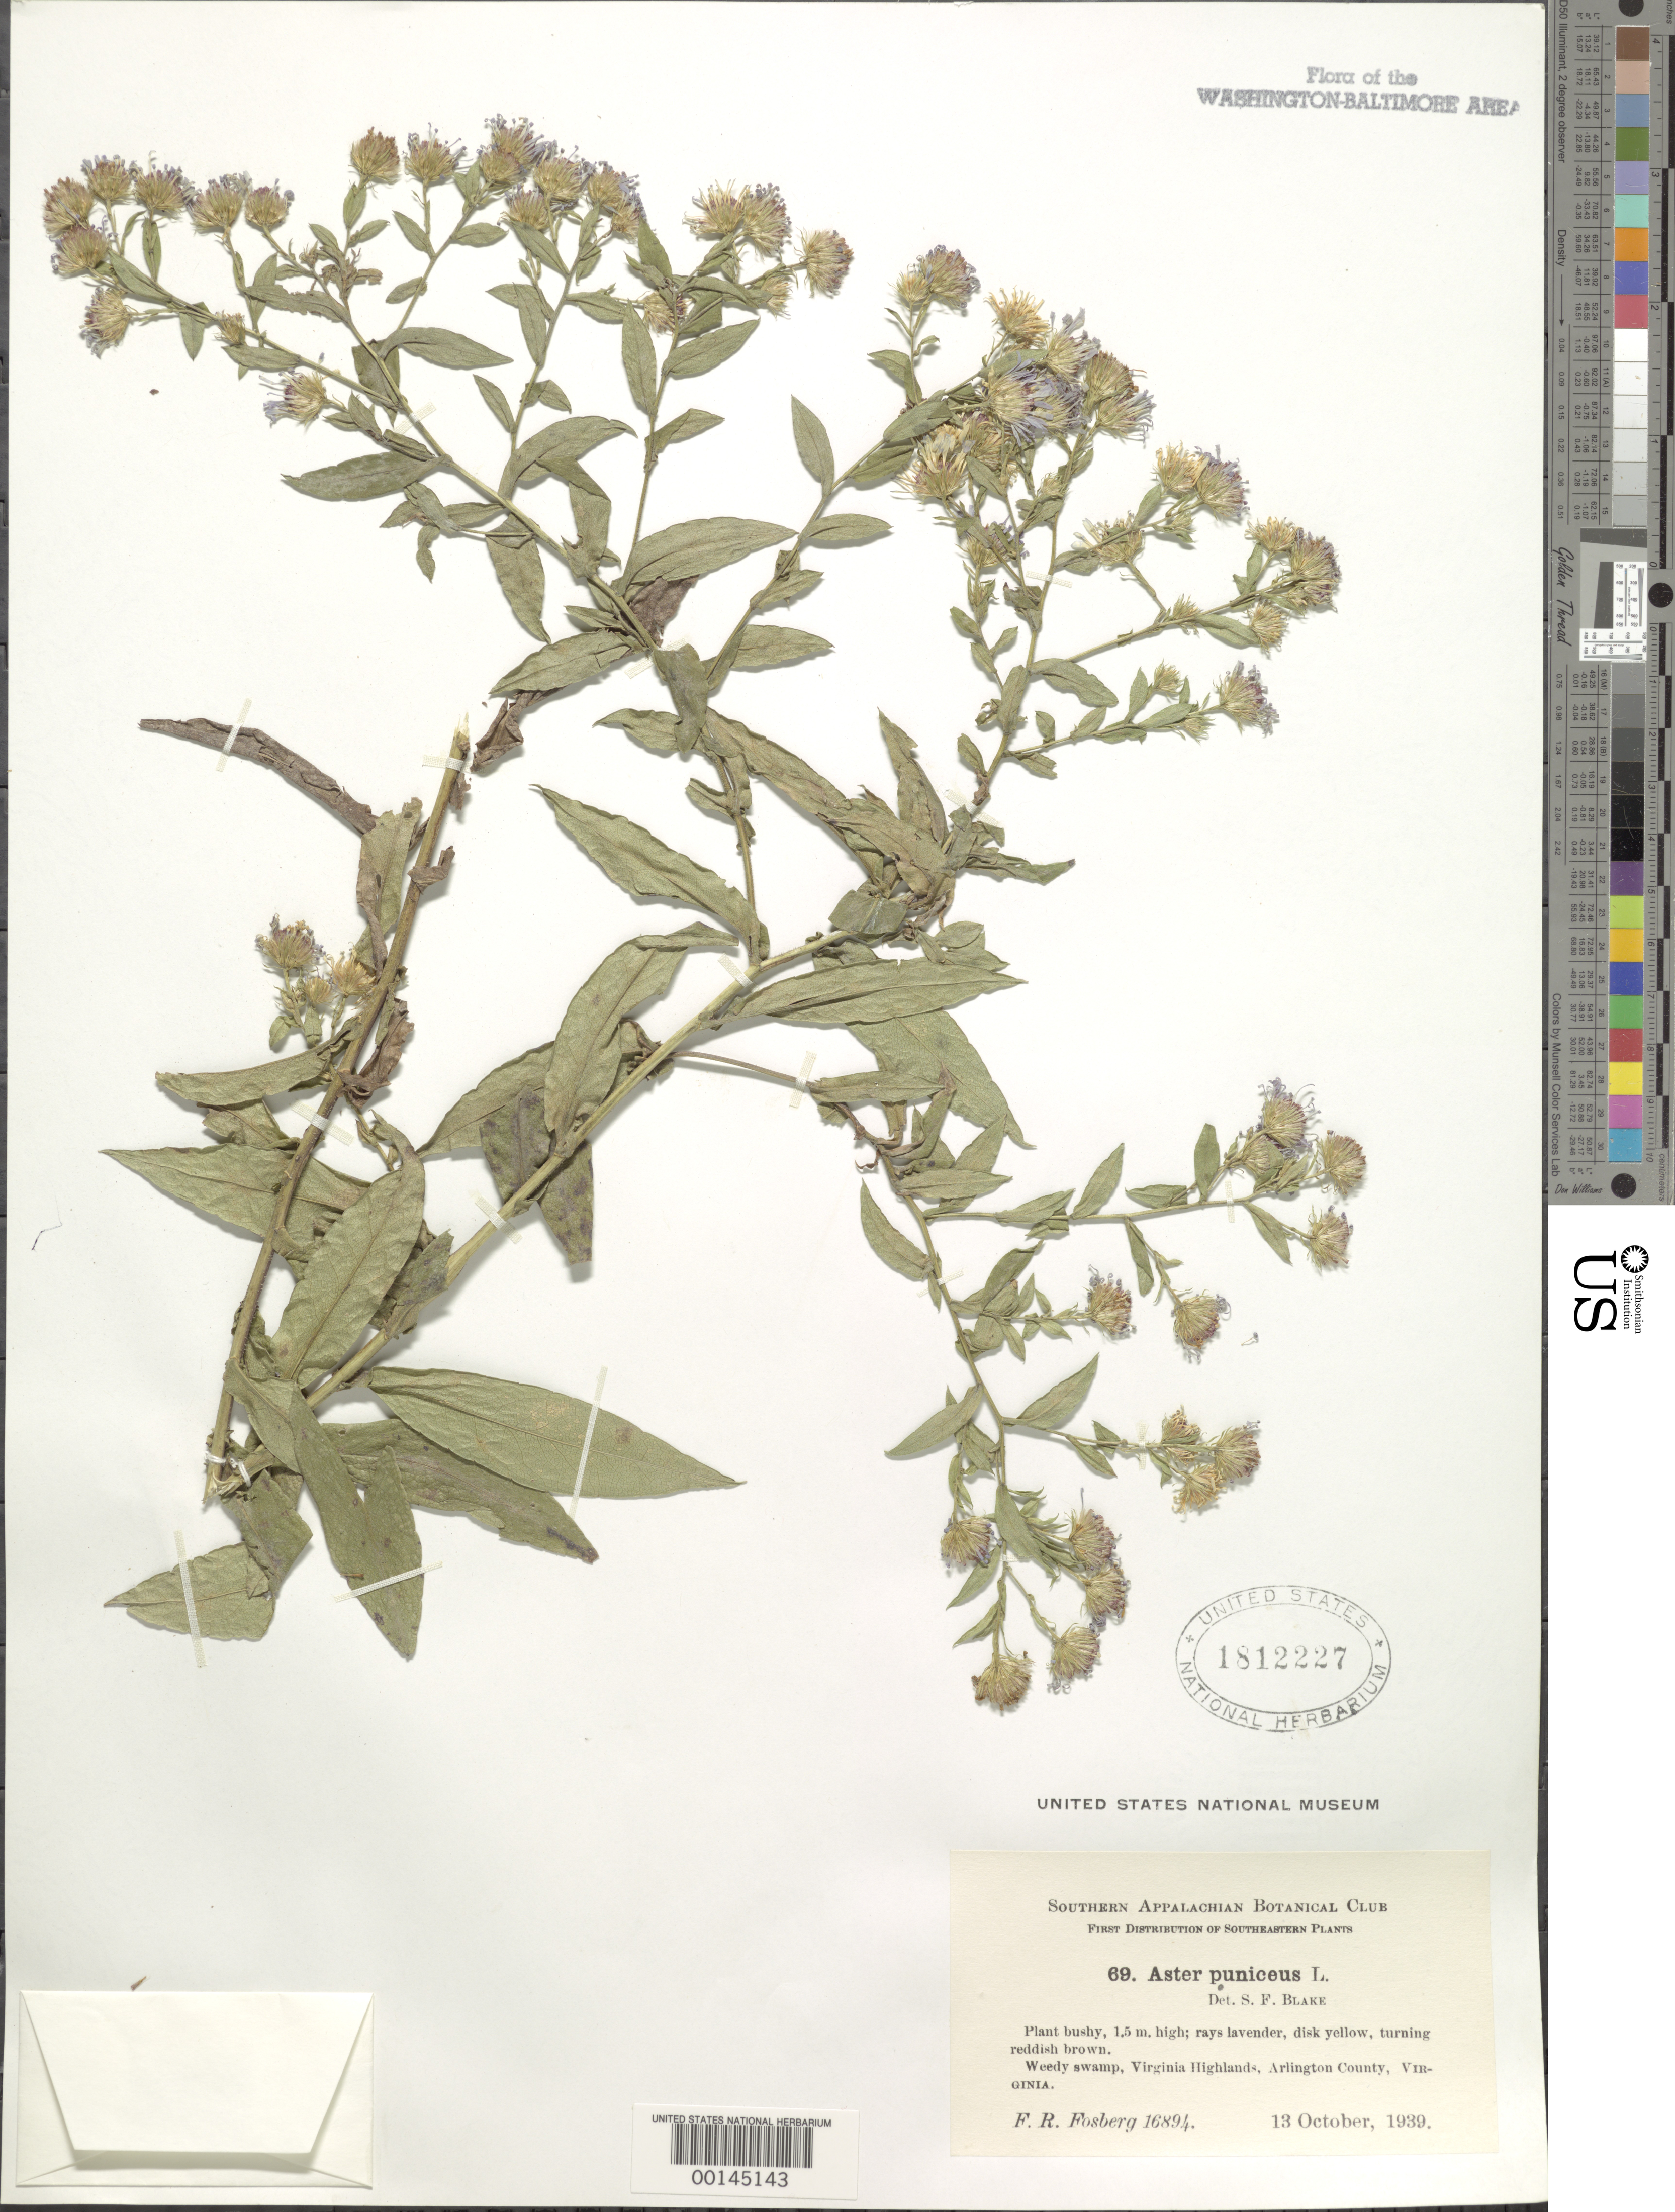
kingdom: Plantae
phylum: Tracheophyta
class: Magnoliopsida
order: Asterales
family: Asteraceae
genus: Symphyotrichum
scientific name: Symphyotrichum puniceum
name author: (L.) Á. Löve & D. Löve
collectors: F. R. Fosberg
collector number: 16894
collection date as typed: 13 Oct 1939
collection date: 1939-10-13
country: United States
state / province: Virginia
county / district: Arlington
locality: Virginia Highlands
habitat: Weedy swamp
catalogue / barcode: US 1812227